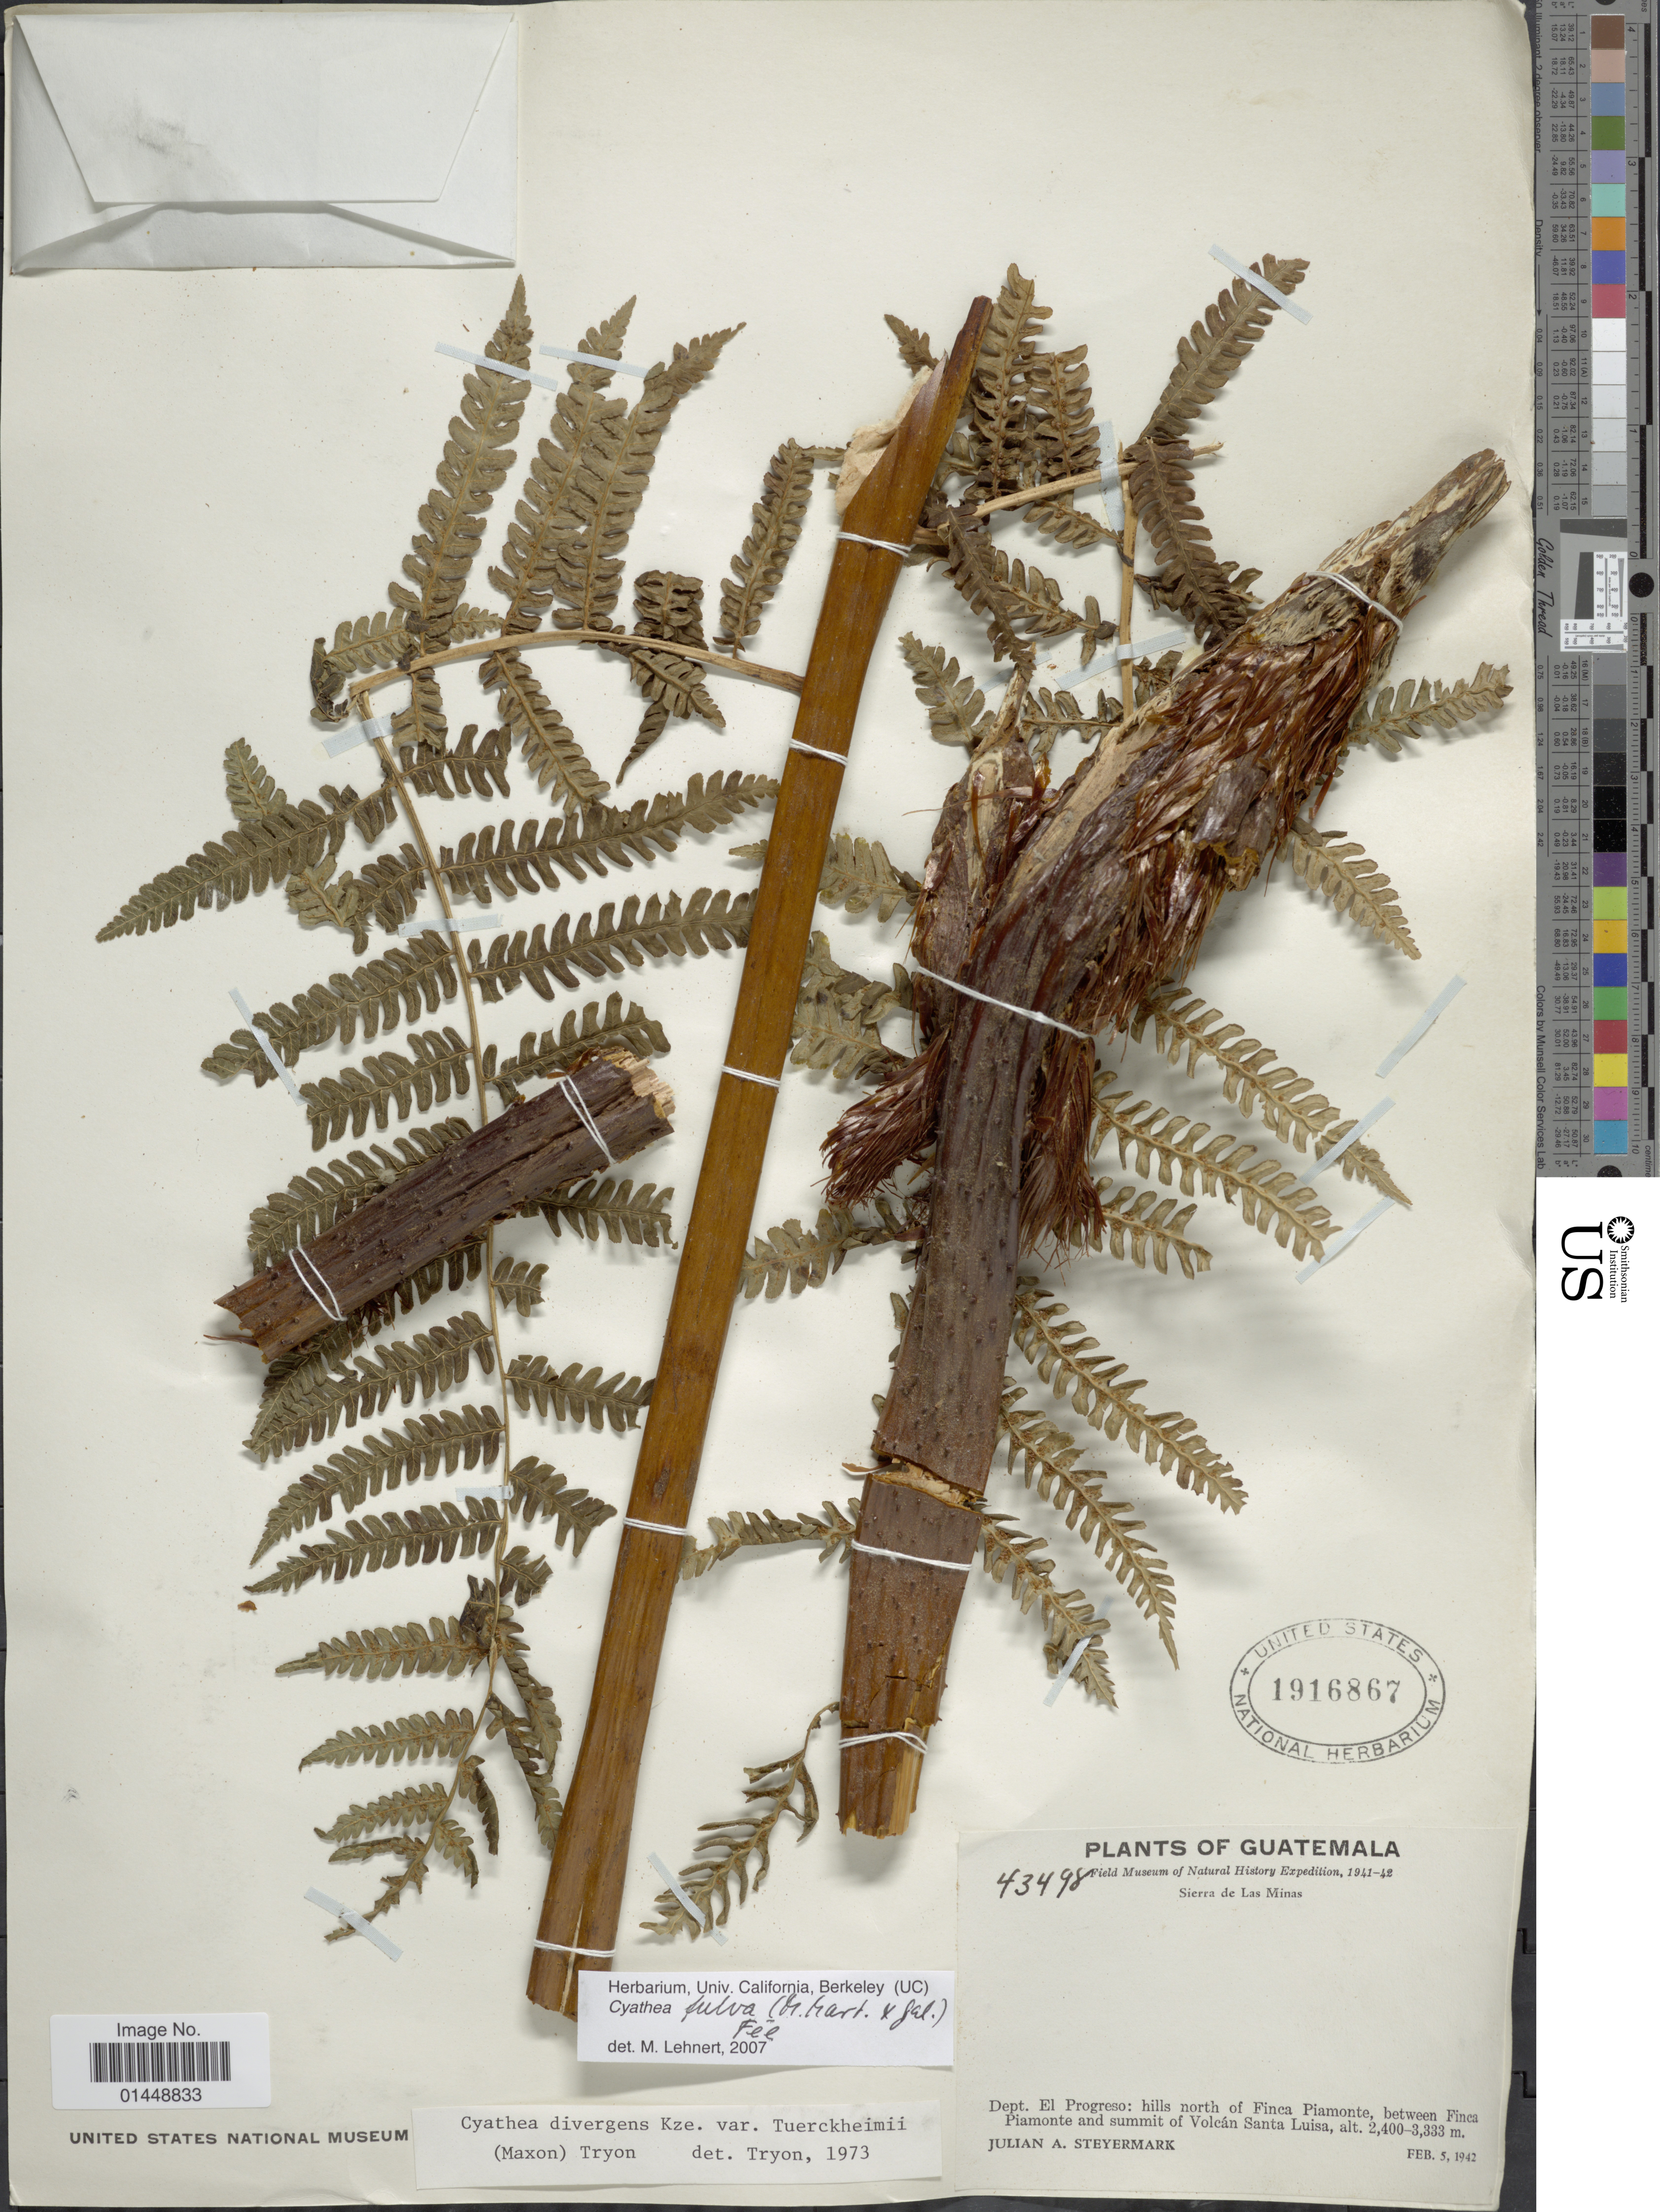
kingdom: Plantae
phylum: Tracheophyta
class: Polypodiopsida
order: Cyatheales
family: Cyatheaceae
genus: Cyathea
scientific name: Cyathea fulva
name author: (M. Martens & Galeotti) Fée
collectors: J. Steyermark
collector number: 43498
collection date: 1942-02-05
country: Guatemala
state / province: El Progreso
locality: Sierra de La Minas. Dept. El Progreso: hills north of Finca Piamonte, between Finca Piamonte and summit of Volcán Santa Luisa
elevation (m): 2400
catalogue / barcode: US 1916867